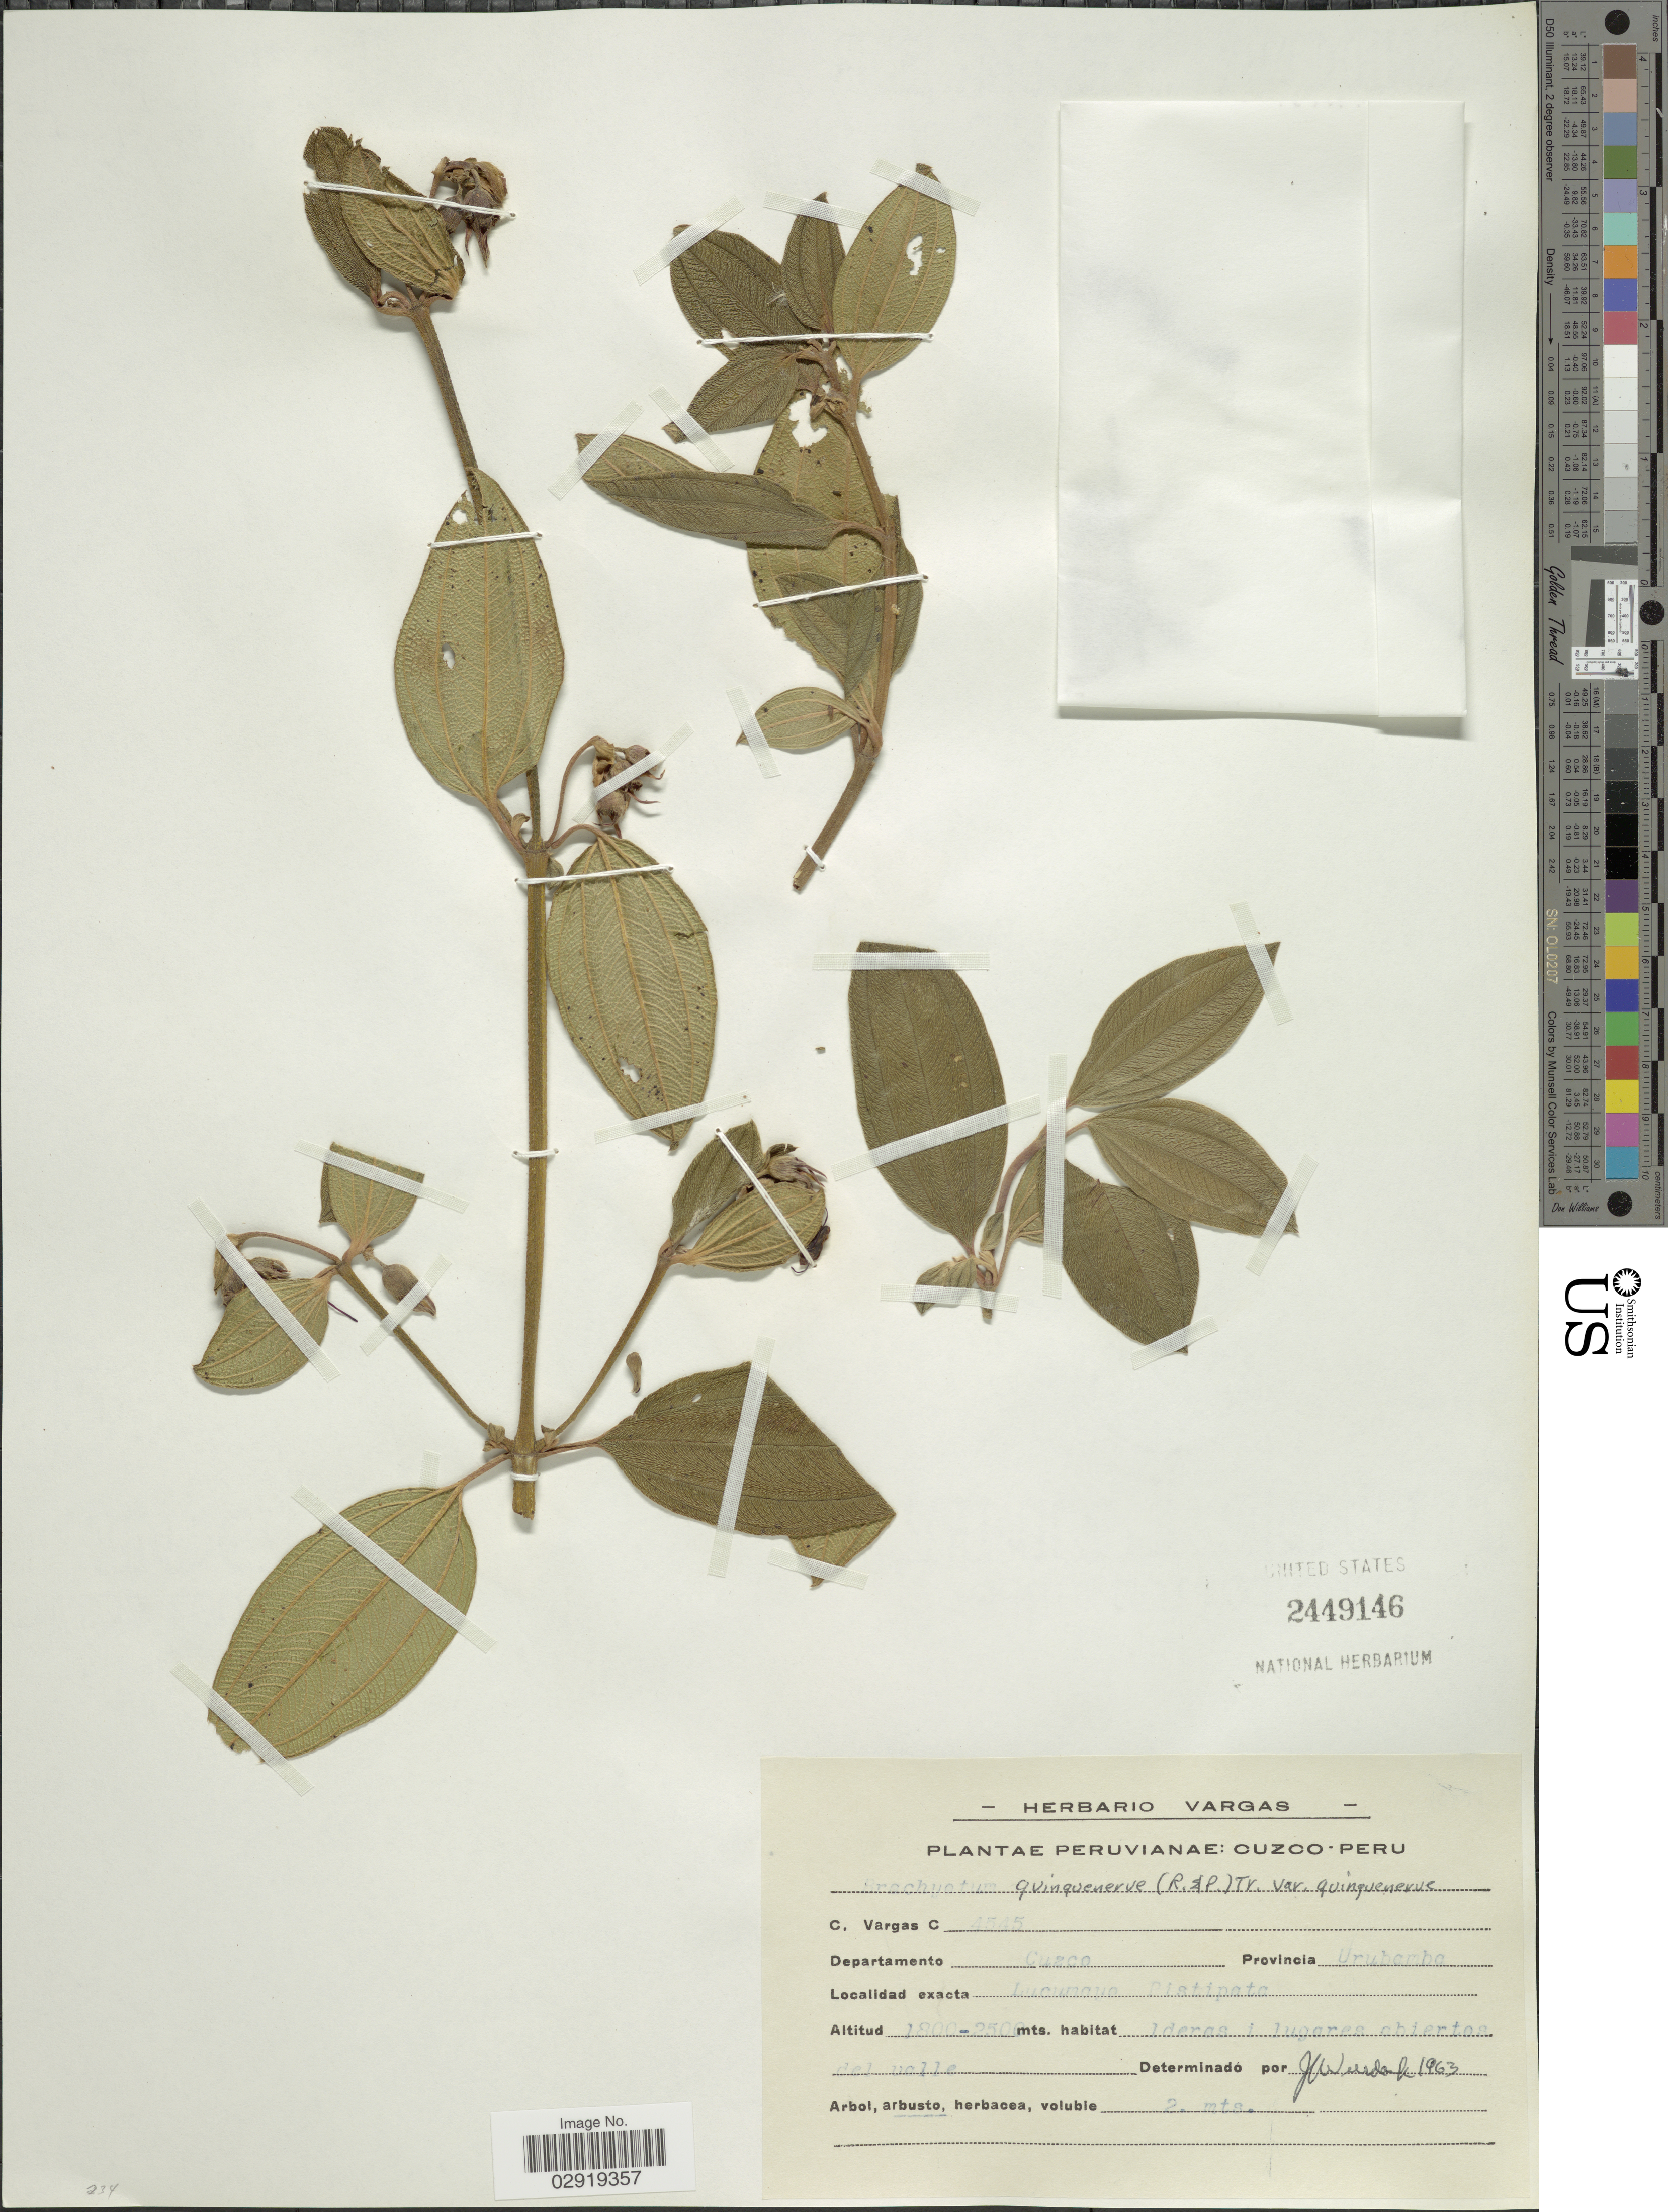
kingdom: Plantae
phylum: Tracheophyta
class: Magnoliopsida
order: Myrtales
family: Melastomataceae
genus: Brachyotum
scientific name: Brachyotum quinquenerve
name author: (Ruiz & Pav.) Triana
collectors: C. Vargas Calderón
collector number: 4545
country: Peru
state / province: Cusco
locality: Departamento Cuzco. Provincia Urubamba. Lucumayo Pistipata.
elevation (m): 1800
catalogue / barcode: US 2449146